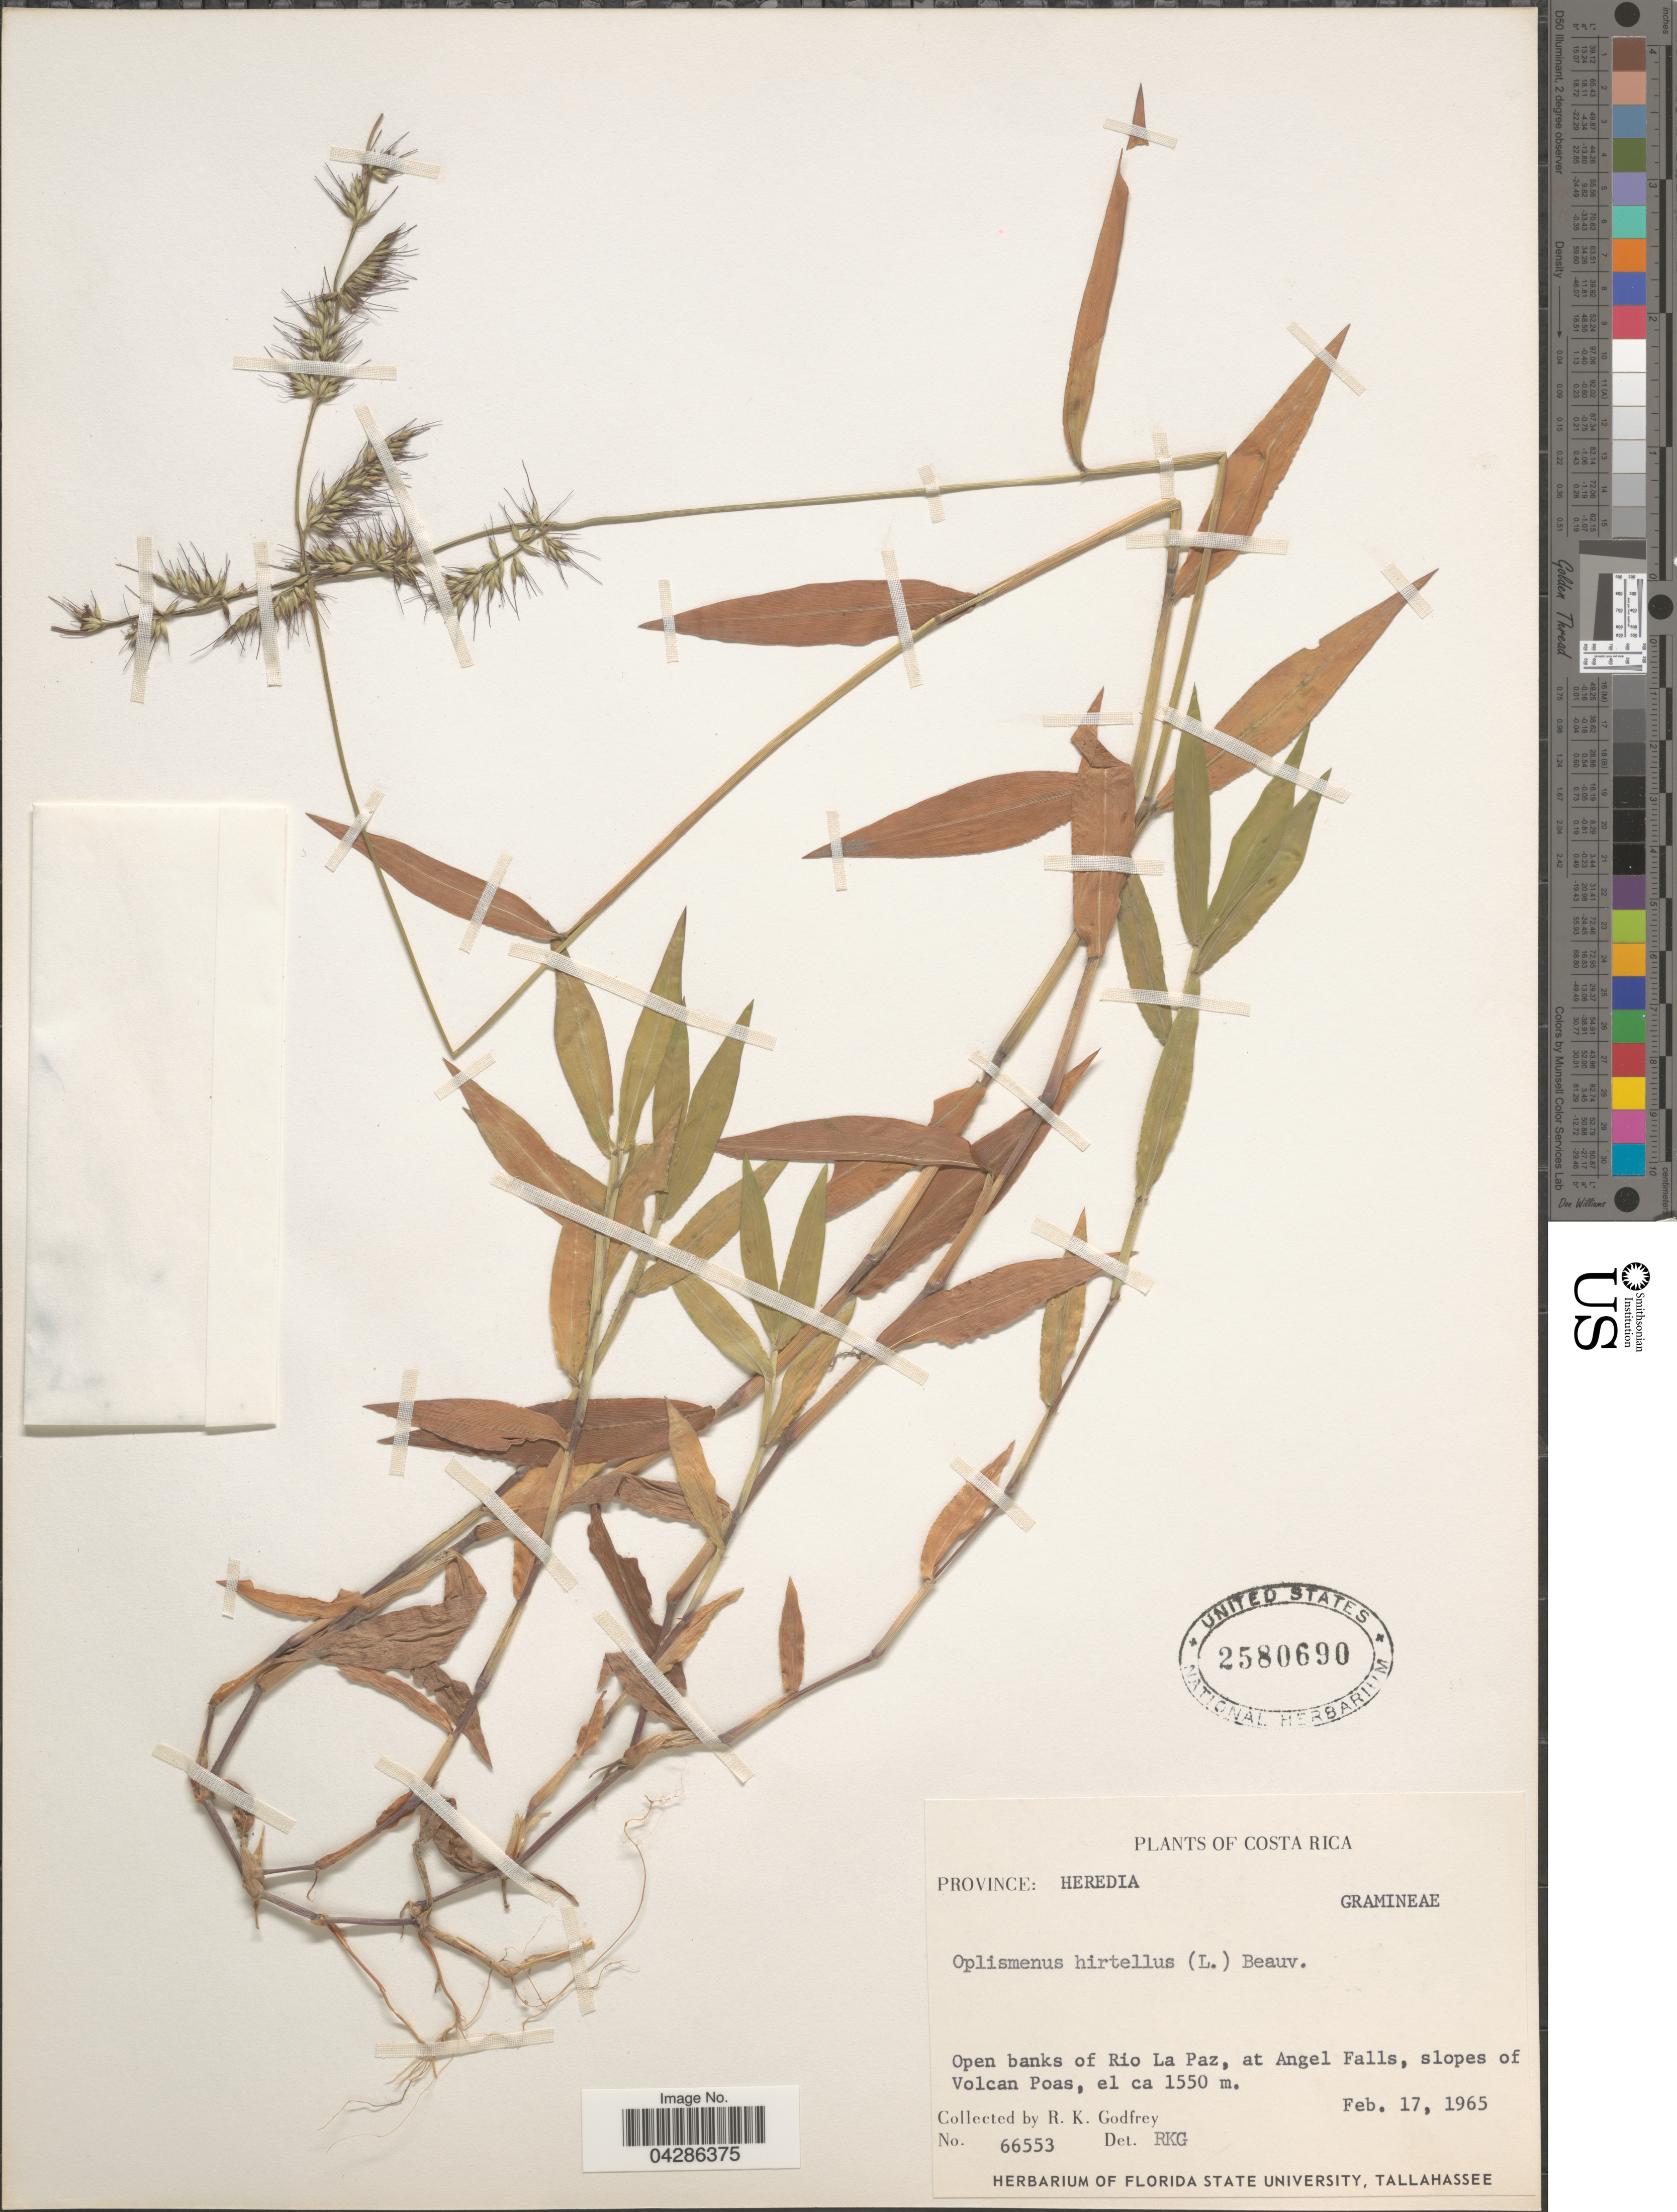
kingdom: Plantae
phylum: Tracheophyta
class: Liliopsida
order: Poales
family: Poaceae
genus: Oplismenus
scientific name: Oplismenus hirtellus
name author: (L.) P. Beauv.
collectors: R. K. Godfrey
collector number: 66553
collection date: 1965-02-17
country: Costa Rica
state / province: Heredia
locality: Open banks of Rio La Paz, at Angel Falls, slopes of Volcan Poas.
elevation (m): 1550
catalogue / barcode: US 2580690